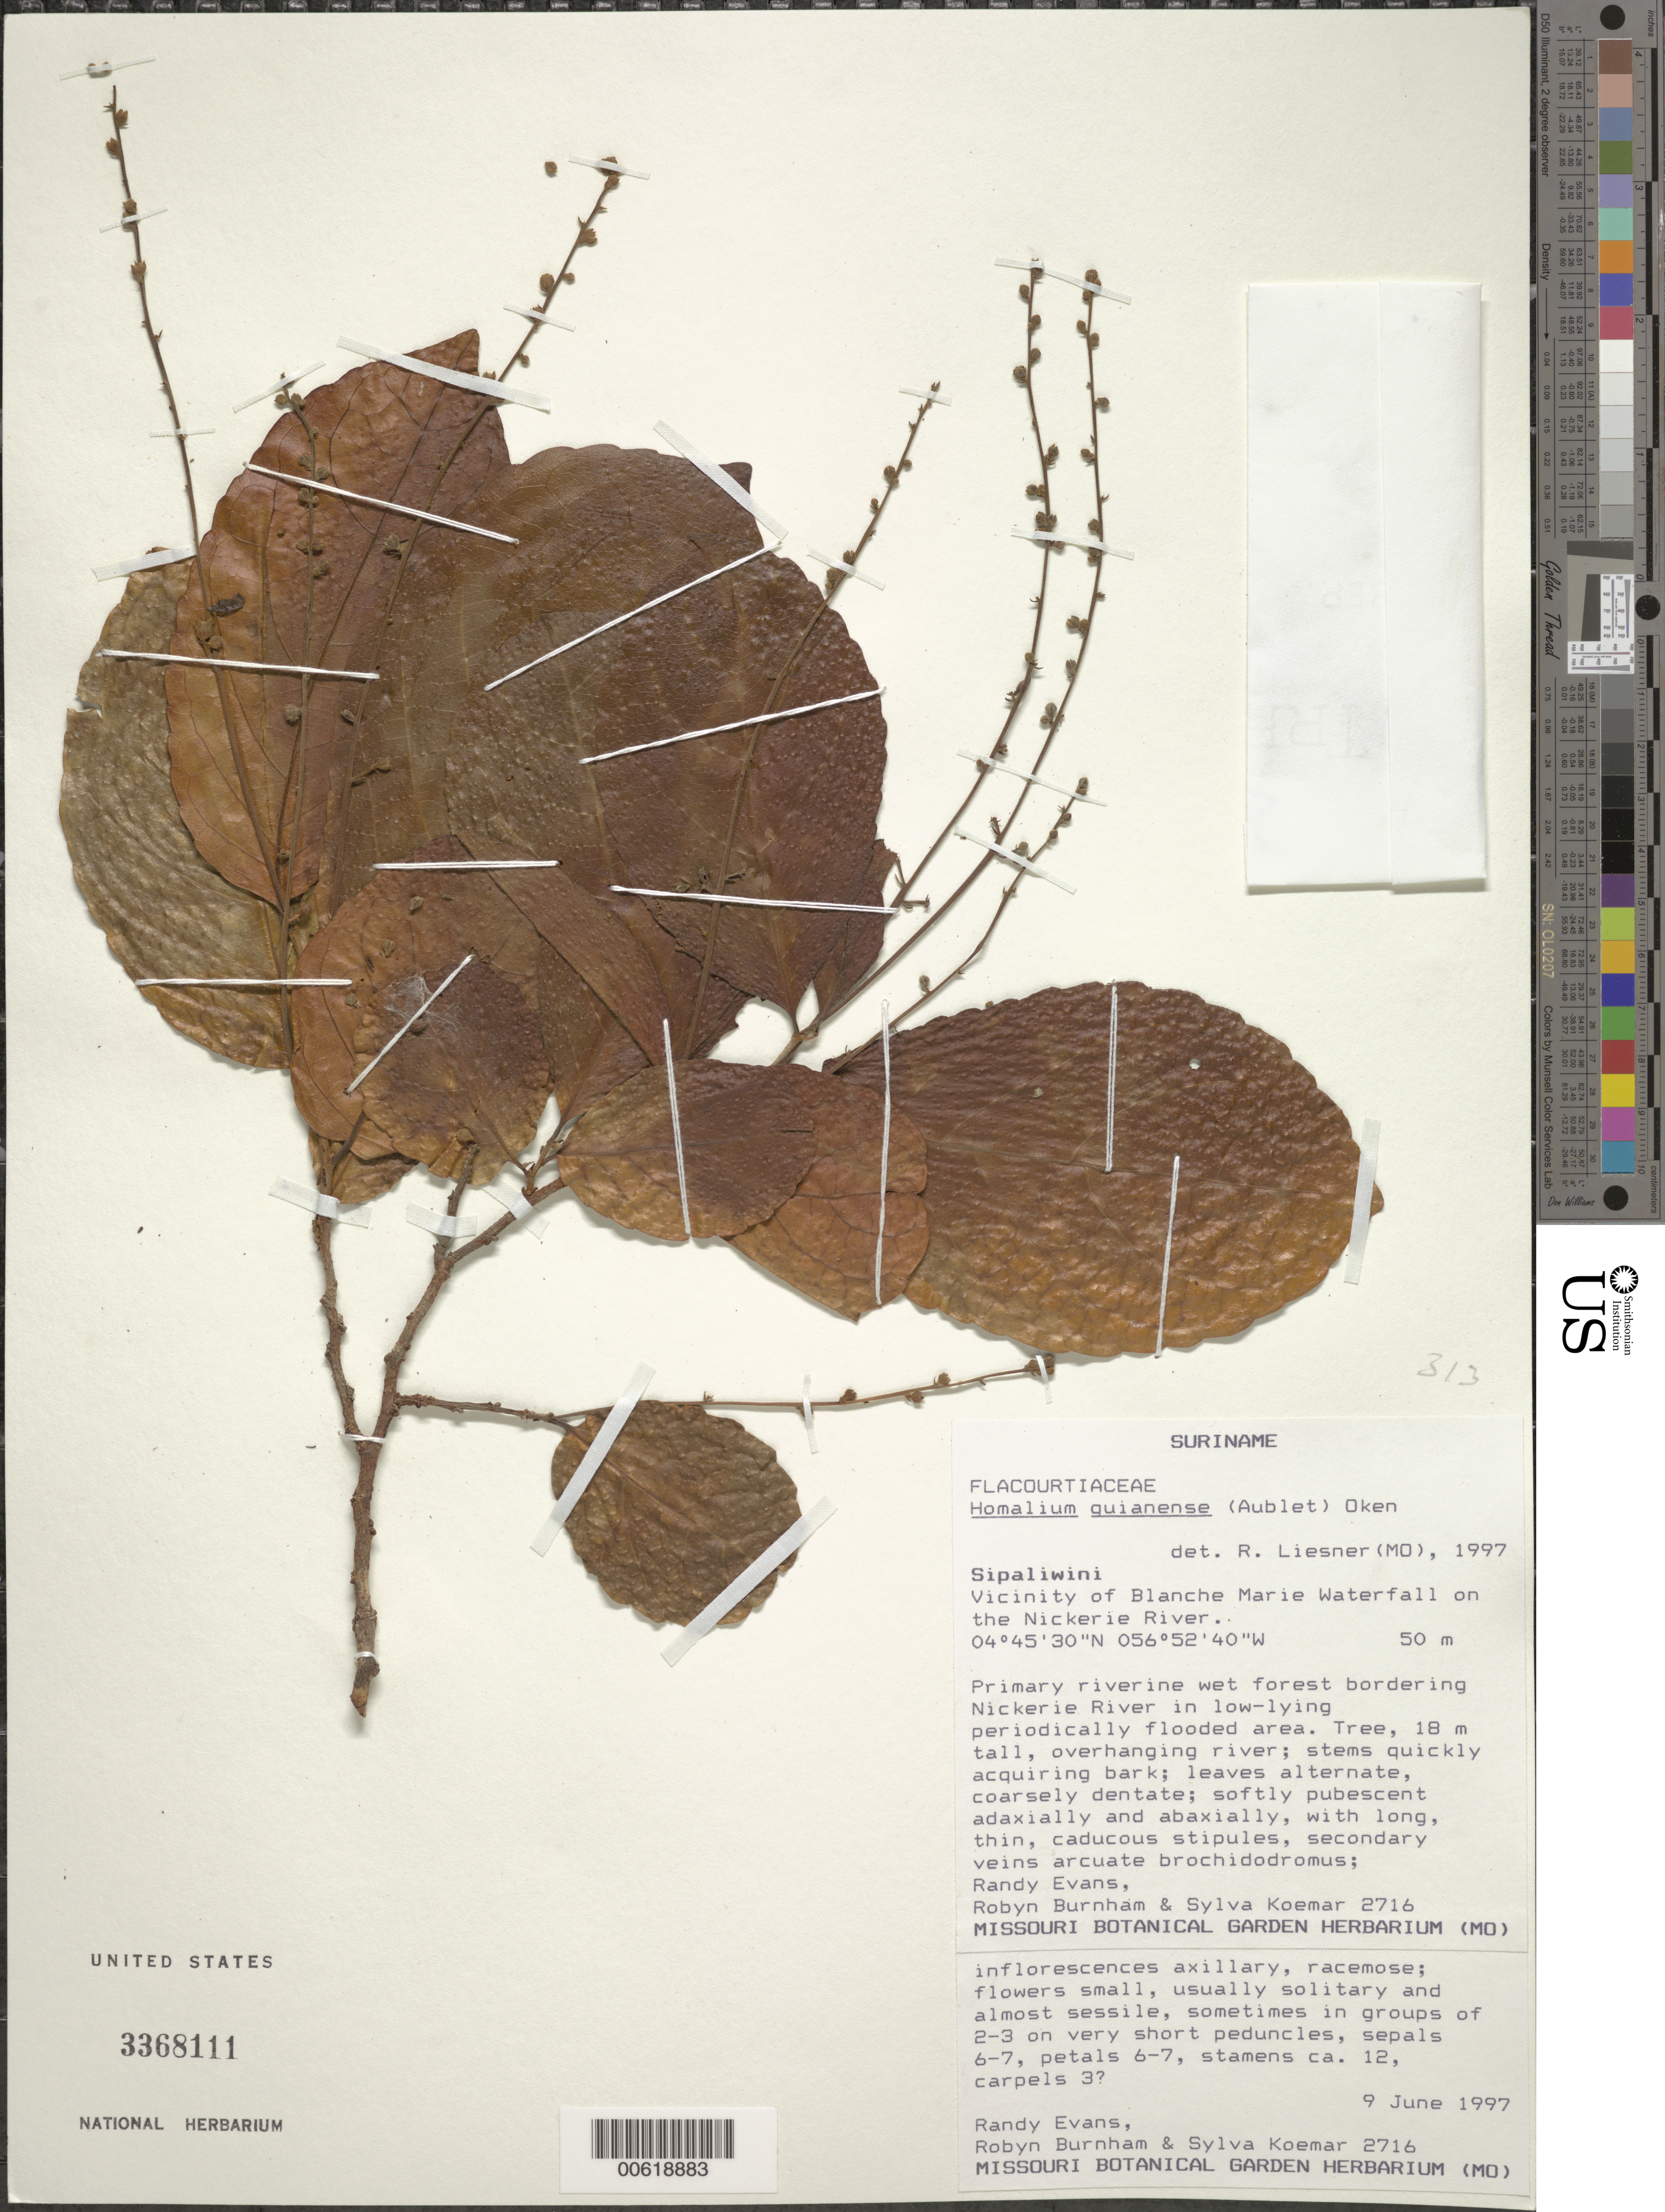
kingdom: Plantae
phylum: Tracheophyta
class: Magnoliopsida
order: Malpighiales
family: Salicaceae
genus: Homalium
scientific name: Homalium guianense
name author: (Aubl.) Oken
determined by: Liesner, R. L.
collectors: R. Evans, R. Burnham & S. Koemar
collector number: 2716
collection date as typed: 9-Jun-97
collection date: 1997-06-09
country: Suriname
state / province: Sipaliwini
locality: Blanche Marie Waterfall, vic., on Nickerie R.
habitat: Primary riverine wet forest bordering river in low lying periodically flooded area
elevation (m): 50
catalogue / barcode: US 3368111